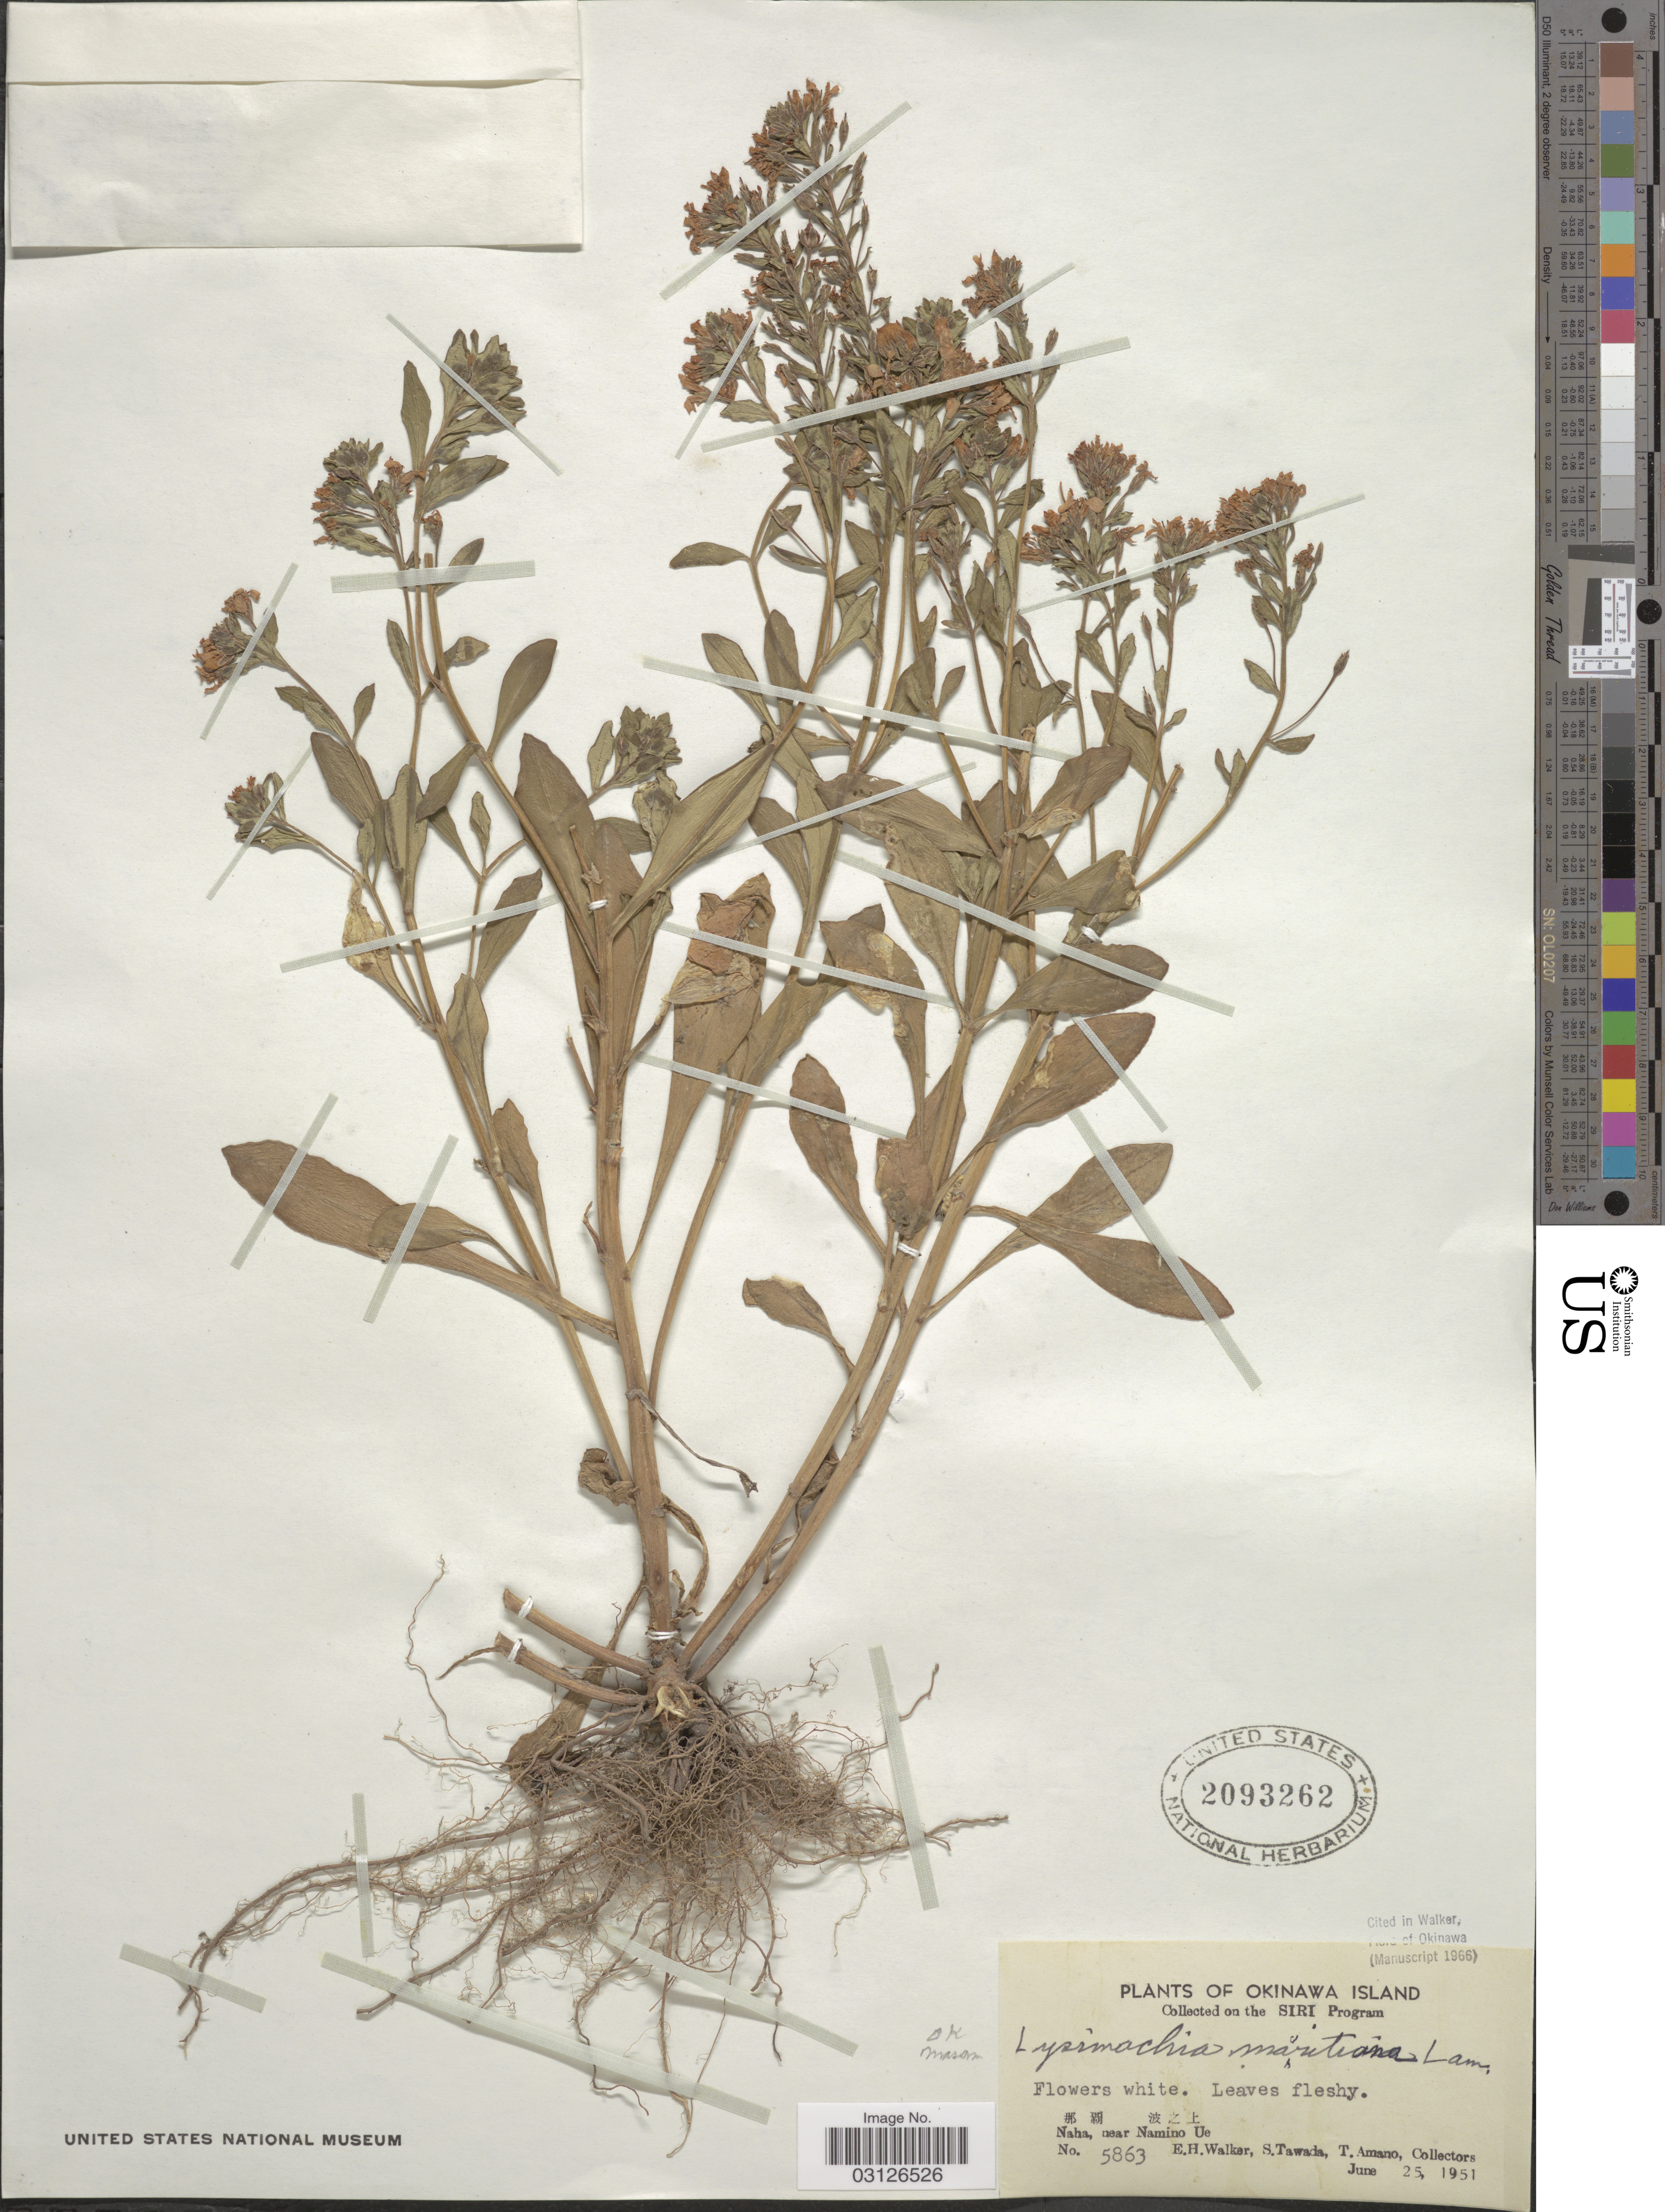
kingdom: Plantae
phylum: Tracheophyta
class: Magnoliopsida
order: Ericales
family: Primulaceae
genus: Lysimachia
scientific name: Lysimachia mauritiana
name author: Lam.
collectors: E. H. Walker, S. Tawada & T. Amano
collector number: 5863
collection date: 1951-06-25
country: Japan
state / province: Okinawa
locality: Naha, near Namino Ue.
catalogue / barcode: US 2093262